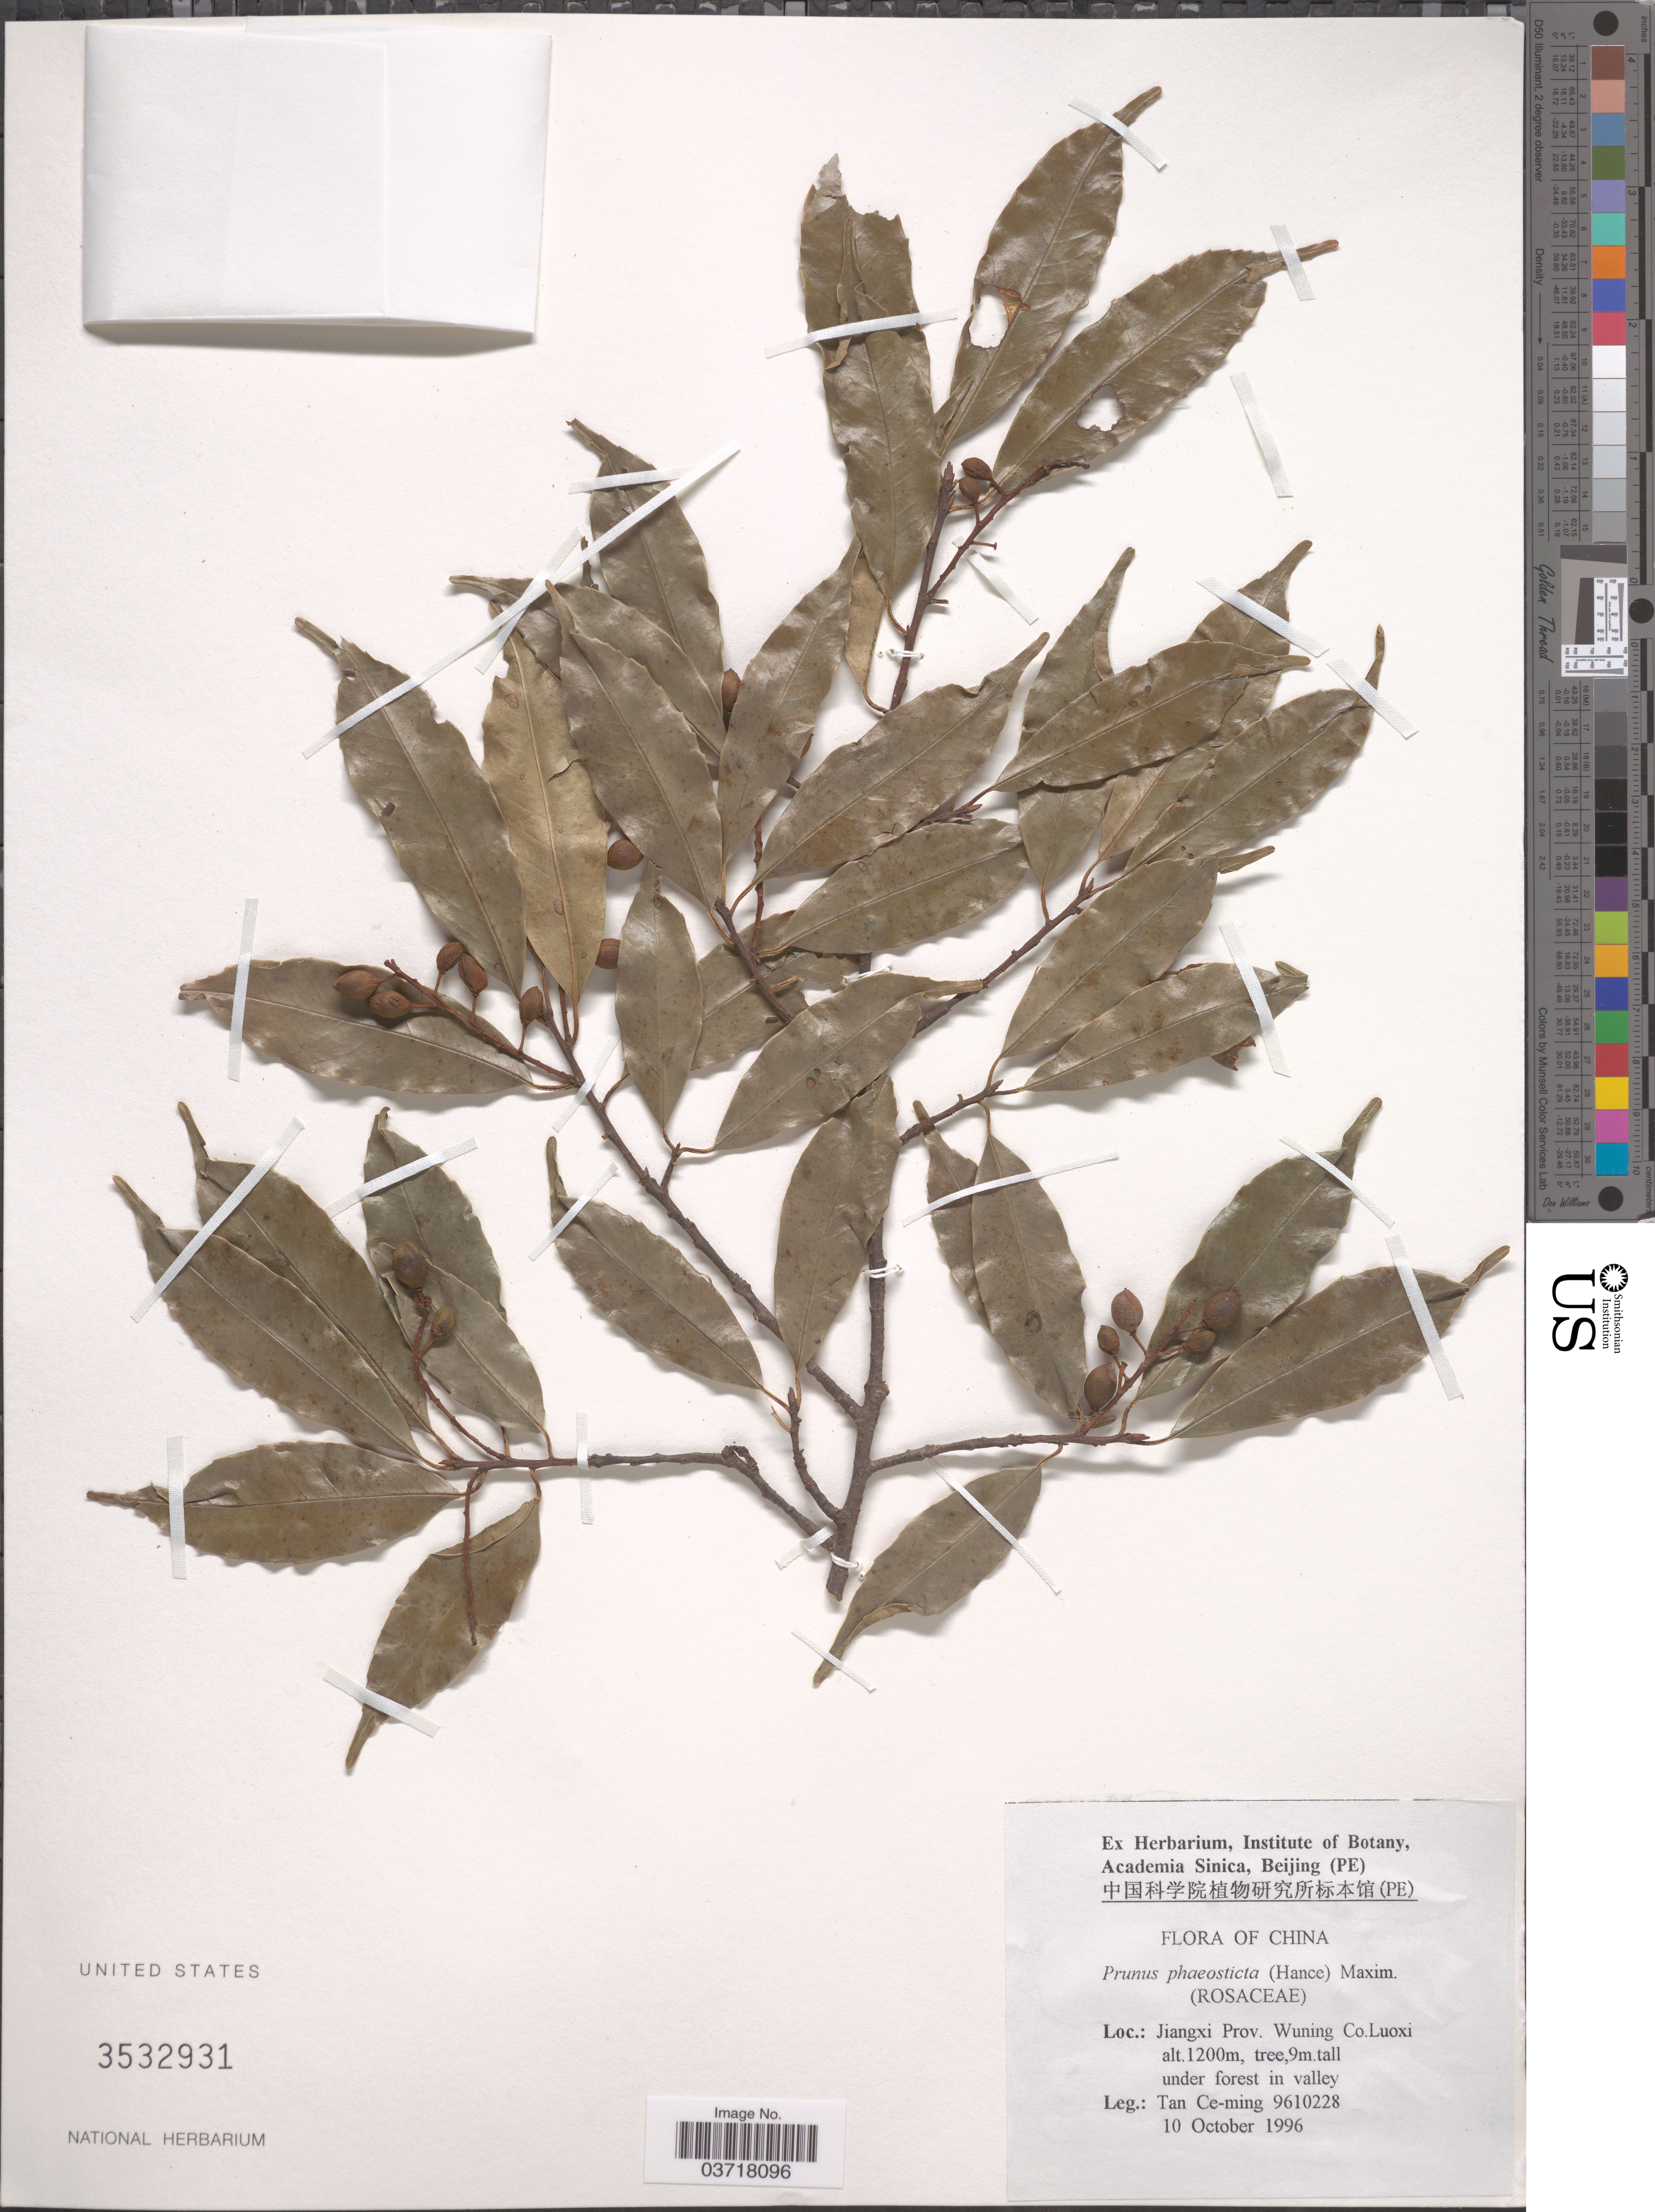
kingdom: Plantae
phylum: Tracheophyta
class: Magnoliopsida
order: Rosales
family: Rosaceae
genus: Prunus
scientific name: Prunus phaeosticta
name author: (Hance) Maxim.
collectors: T. Ce-ming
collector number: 9610228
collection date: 1996-10-10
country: China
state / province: Jiangxi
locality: Wuning Co. Luoxi.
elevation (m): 1200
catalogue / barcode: US 3532931